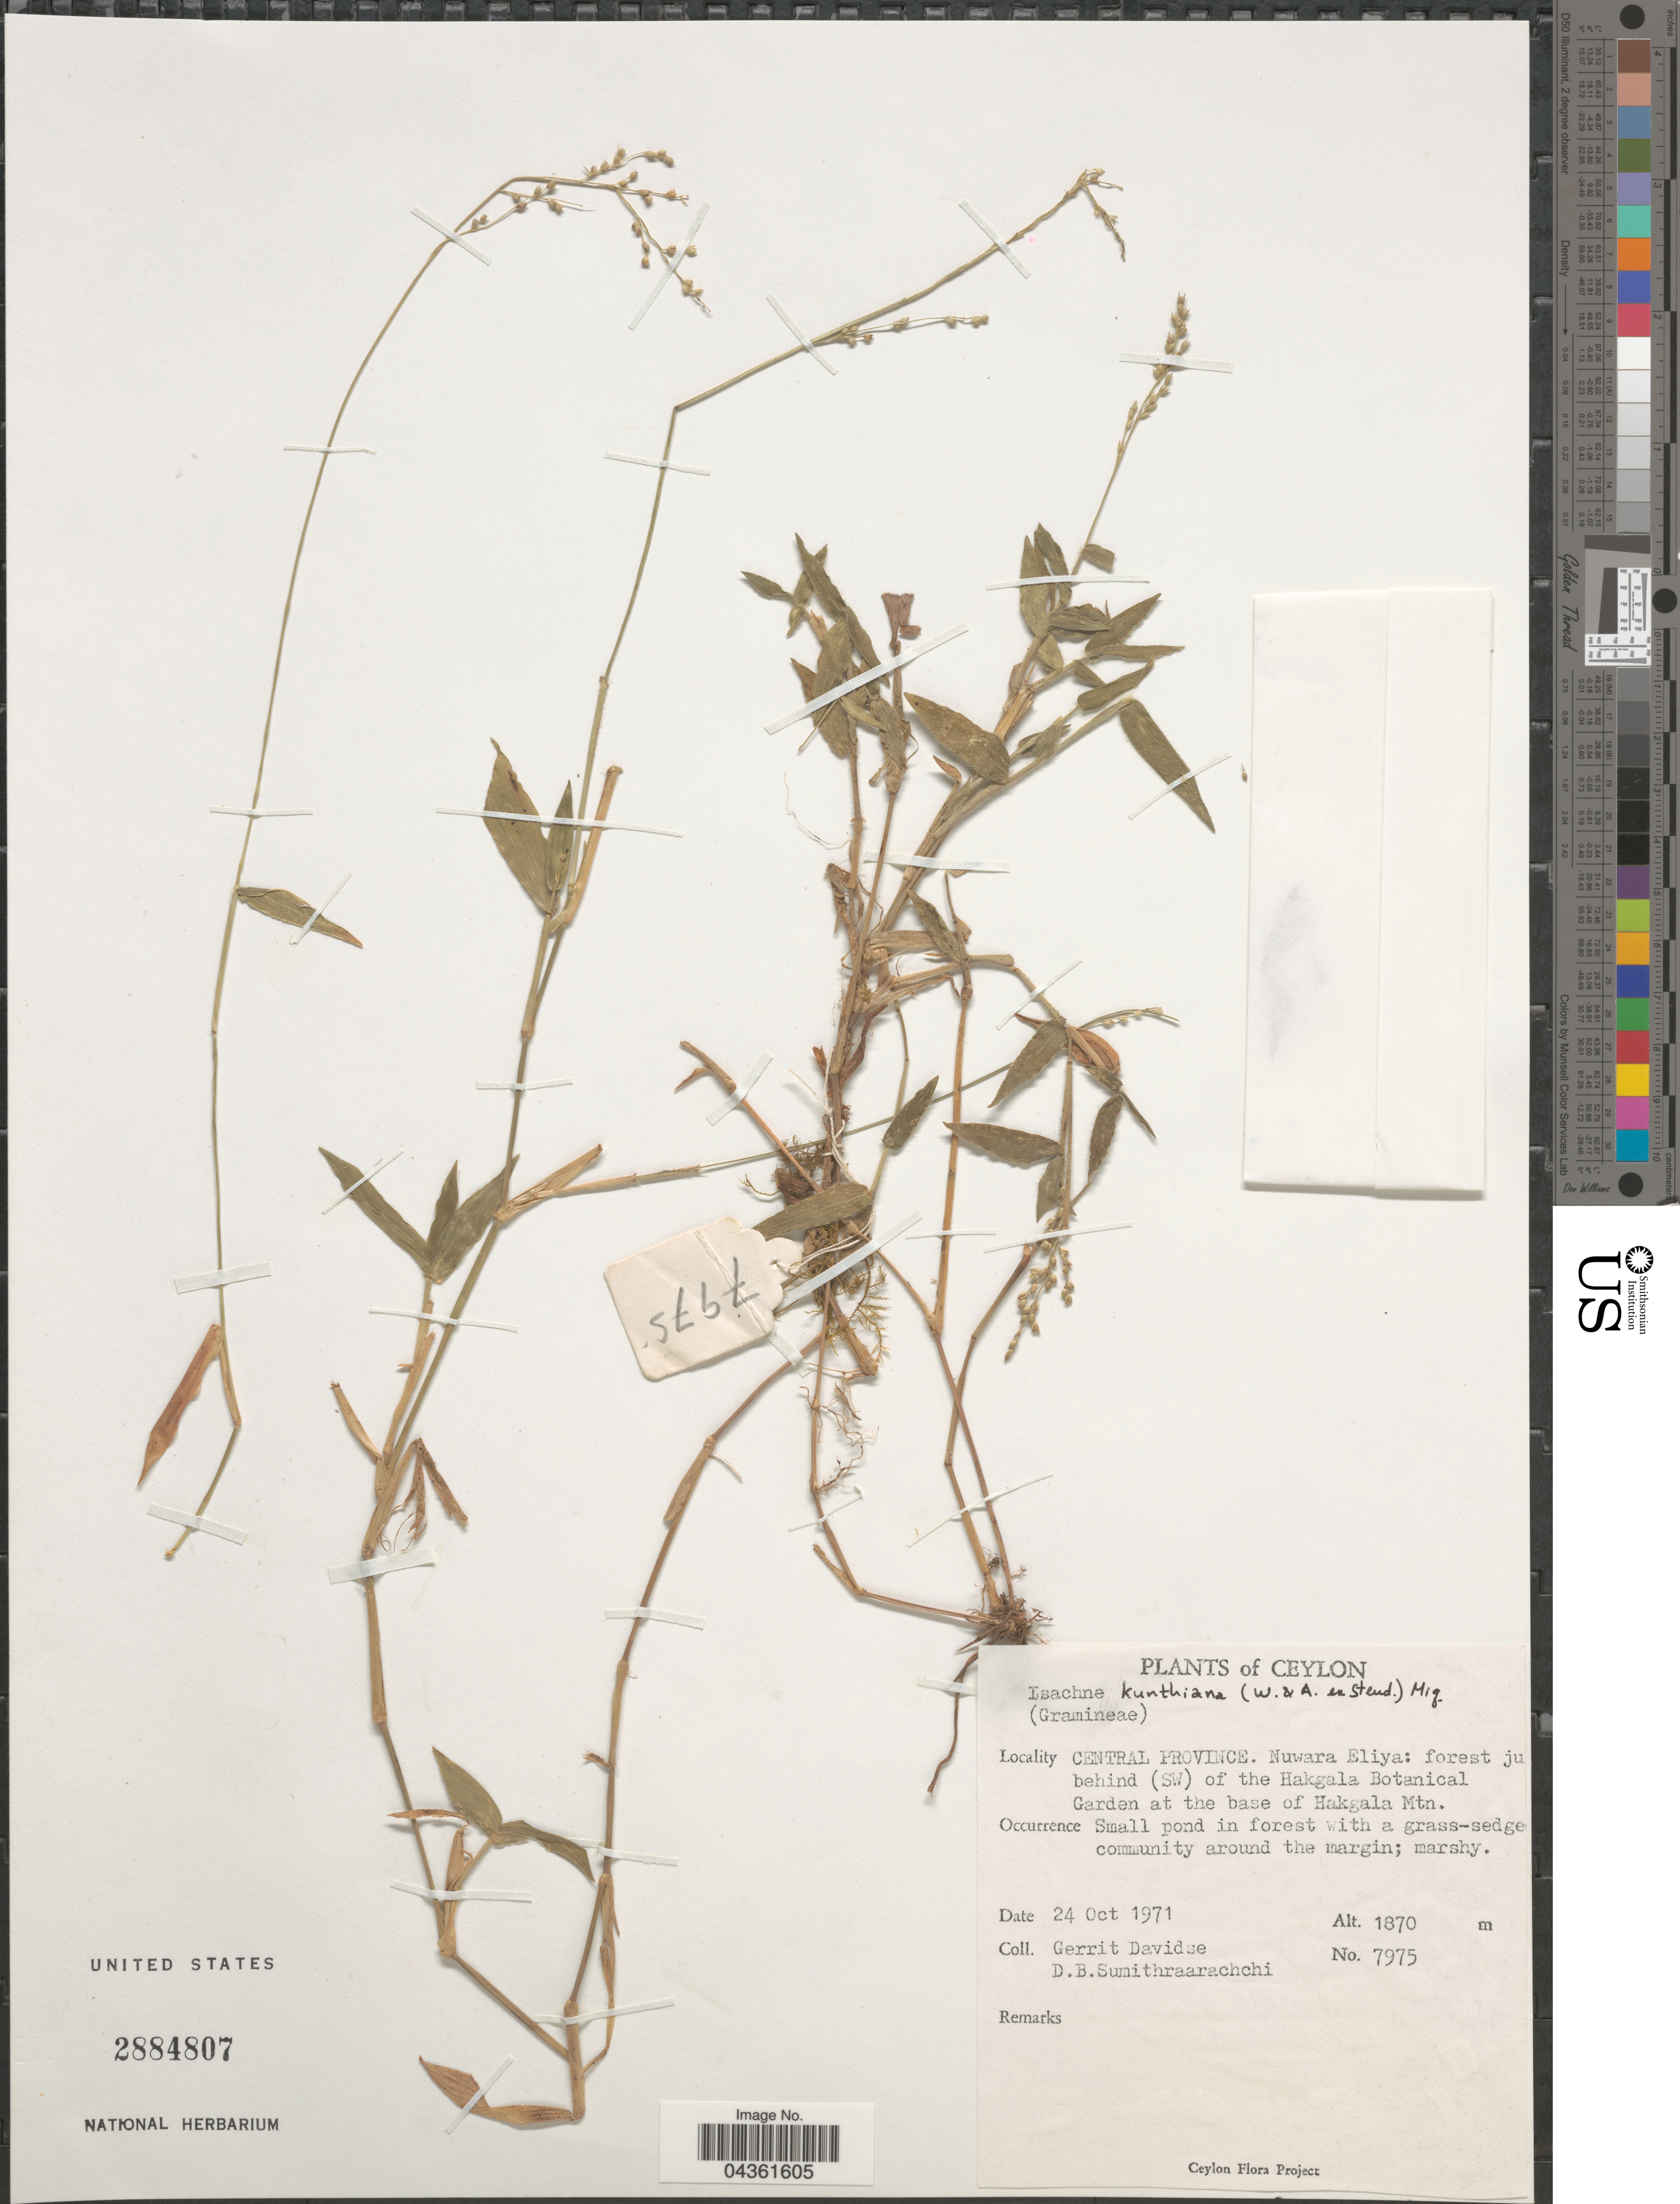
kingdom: Plantae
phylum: Tracheophyta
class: Liliopsida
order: Poales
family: Poaceae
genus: Isachne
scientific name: Isachne kunthiana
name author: (Wight & Arn. ex Steud.) Miq.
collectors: G. Davidse & D. B. Sumithraarachchi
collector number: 7975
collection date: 1971-10-24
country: Sri Lanka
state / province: Central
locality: Ceylon. Nuwara Eliya: forest ju [illegible text] behind (SW) of the Hakgala Botanical Garden at the base of Hakgala Mtn.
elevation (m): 1870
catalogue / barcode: US 2884807